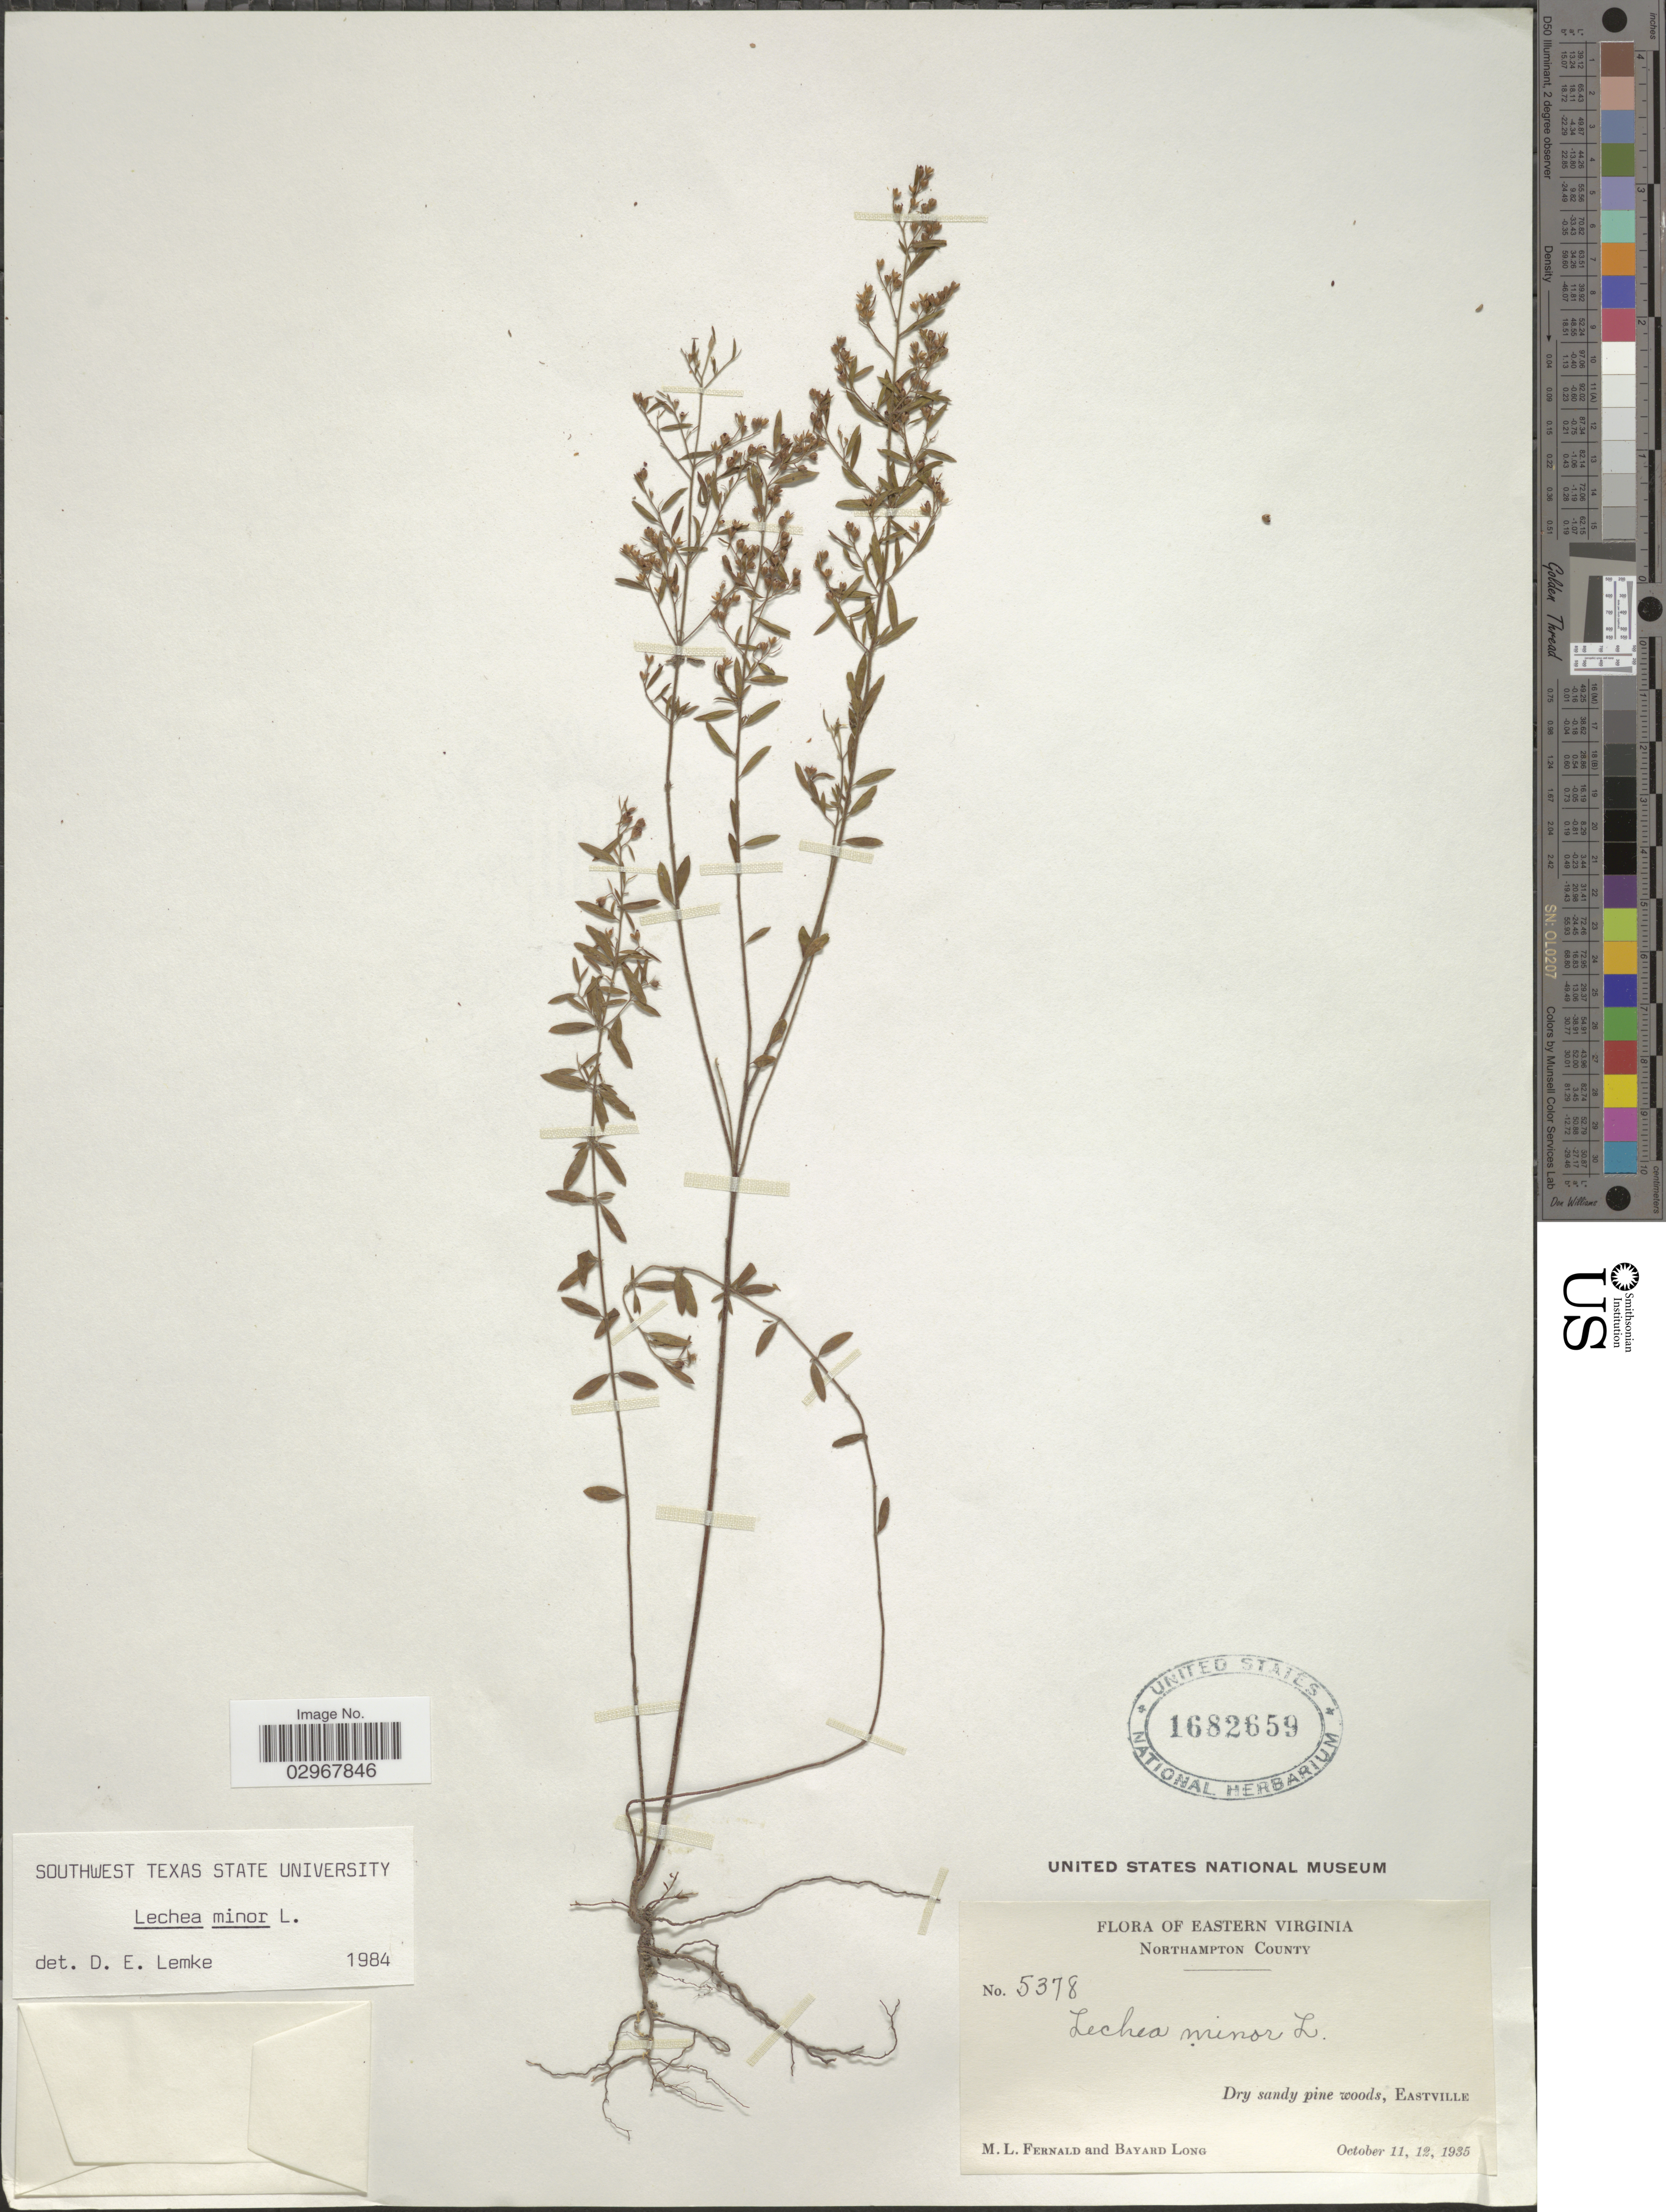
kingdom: Plantae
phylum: Tracheophyta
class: Magnoliopsida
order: Malvales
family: Cistaceae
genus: Lechea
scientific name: Lechea minor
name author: L.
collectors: M. L. Fernald & B. Long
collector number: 5378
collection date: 1935-10-11/1935-10-12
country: United States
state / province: Virginia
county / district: Northampton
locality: Eastern Virginia. Dry sandy pine woods, Eastville.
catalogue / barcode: US 1682659